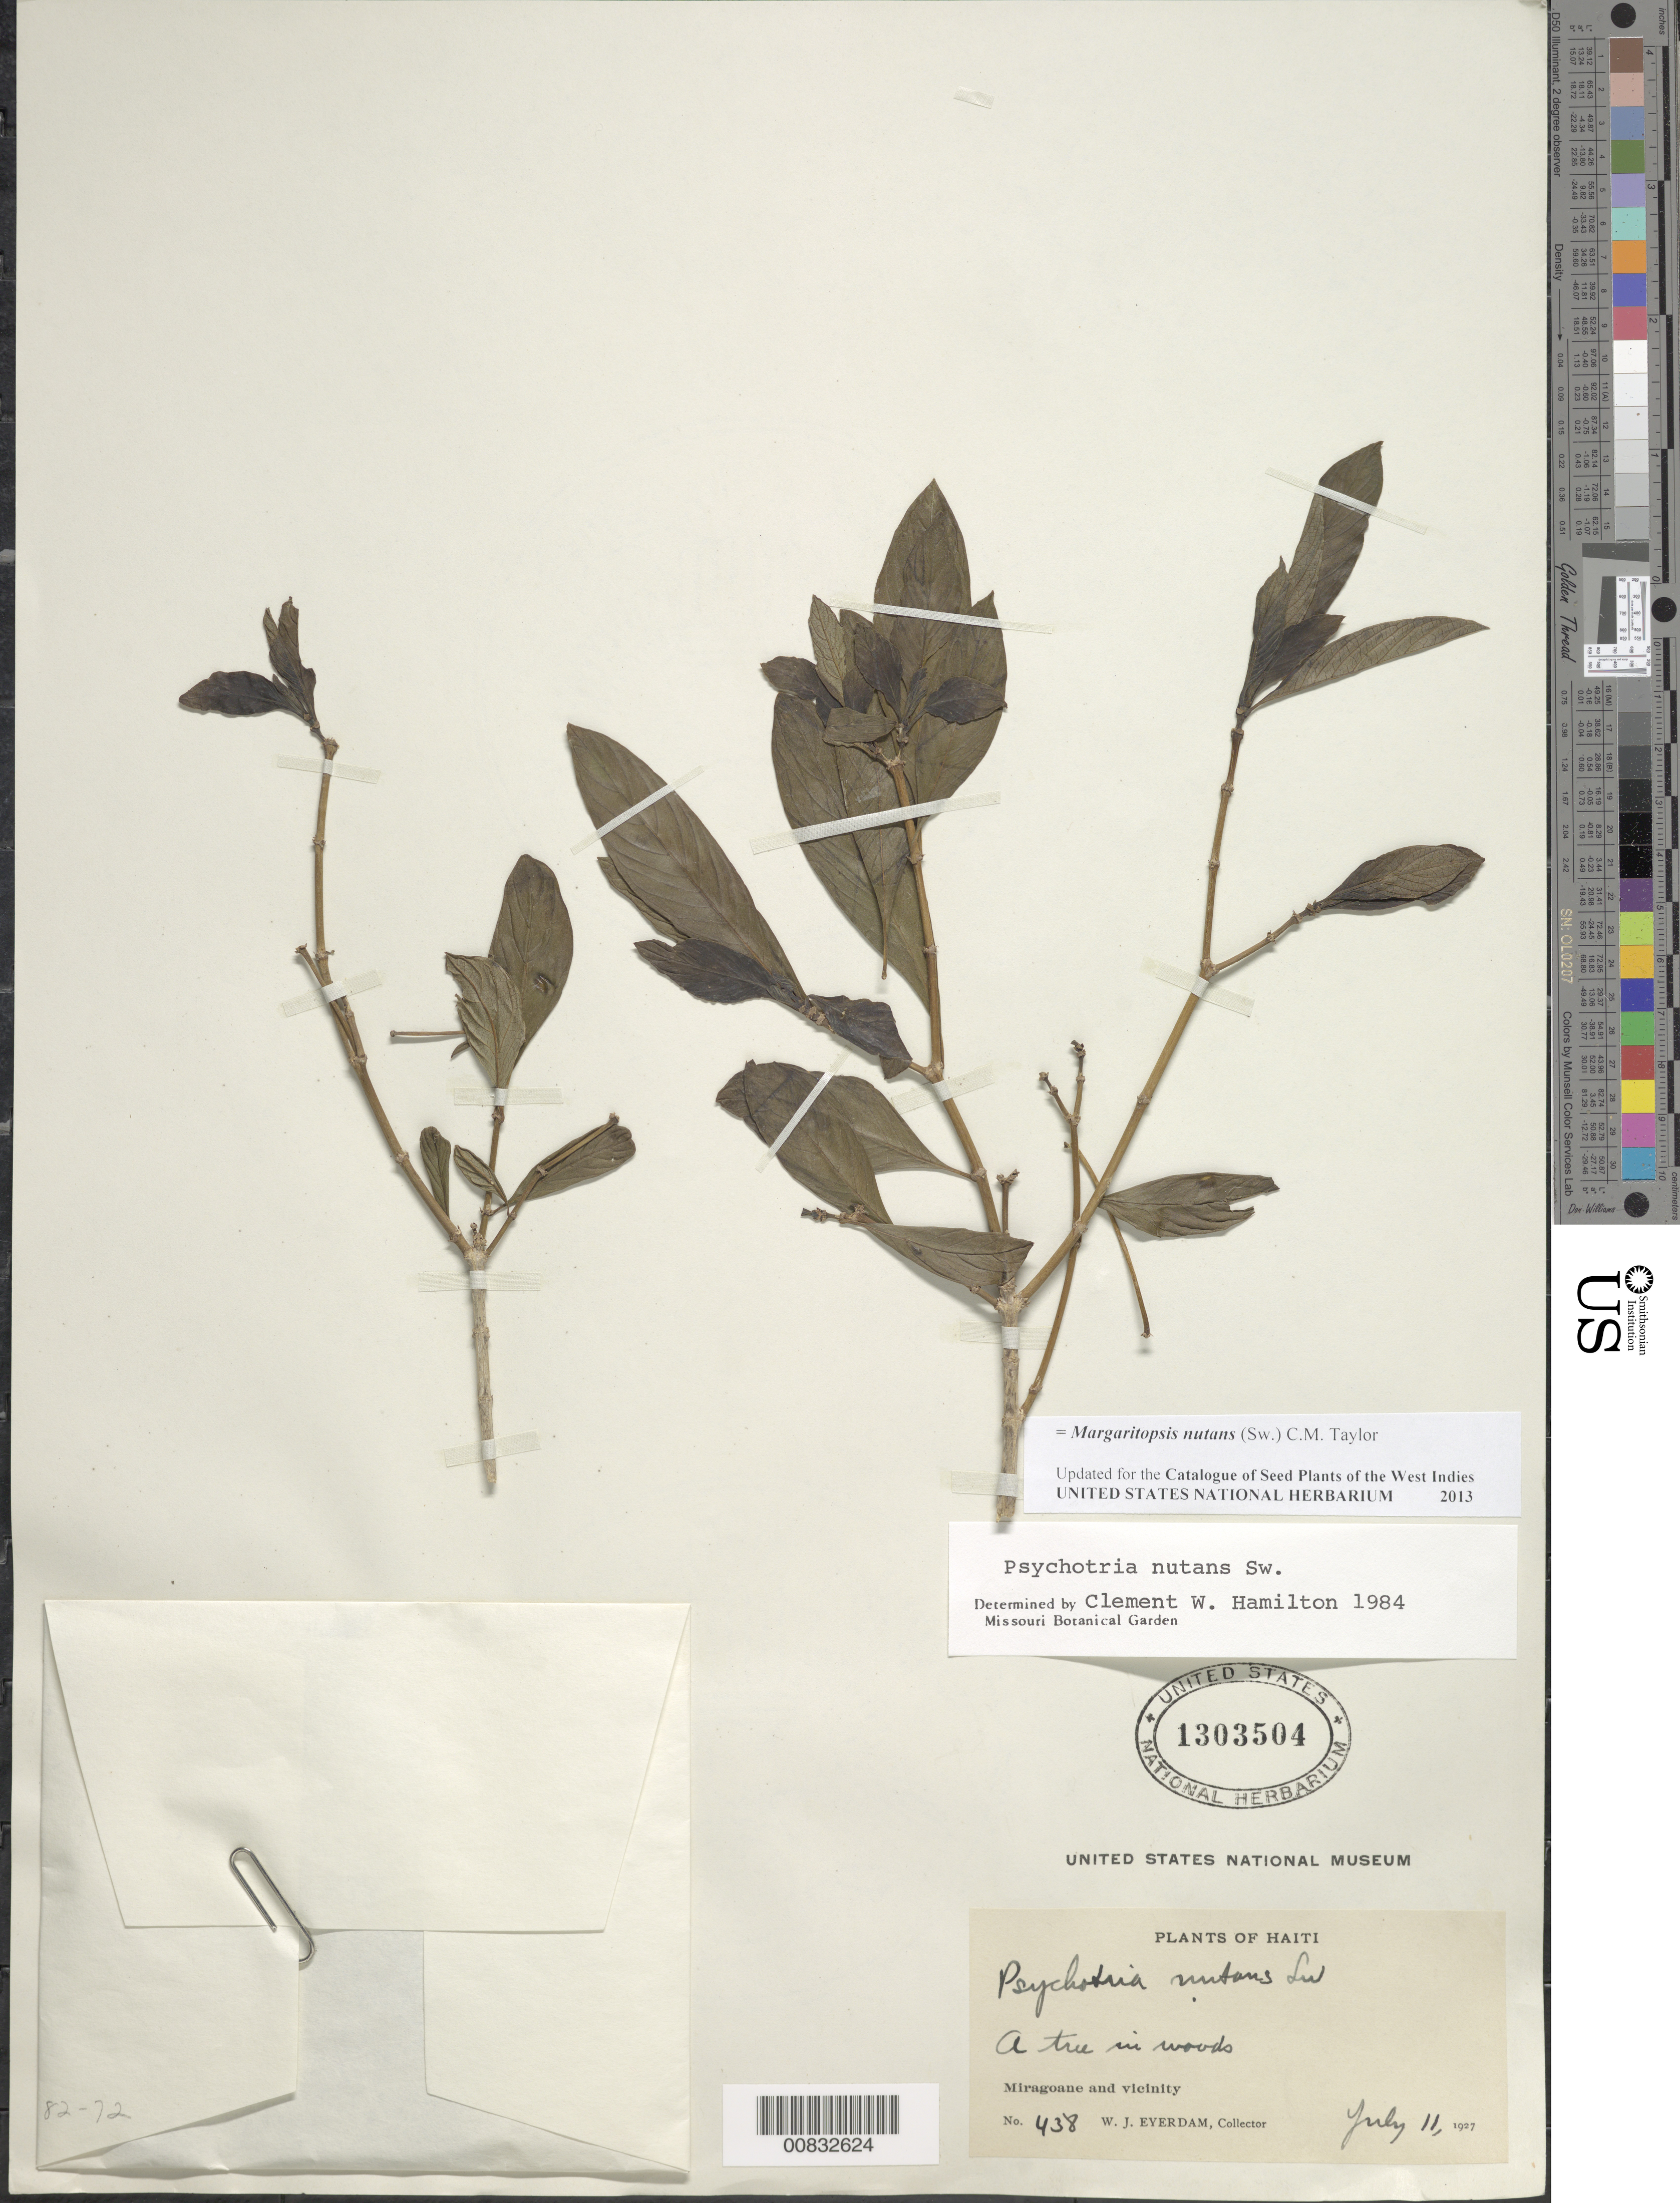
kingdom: Plantae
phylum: Tracheophyta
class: Magnoliopsida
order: Gentianales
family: Rubiaceae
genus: Margaritopsis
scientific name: Margaritopsis nutans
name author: (Sw.) C.M. Taylor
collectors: W. J. Eyerdam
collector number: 438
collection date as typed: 11 Jul 1927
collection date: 1927-07-11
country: Haiti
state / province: Grand'Anse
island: Hispaniola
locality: Miragoane and vicinity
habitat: In woods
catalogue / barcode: US 1303504